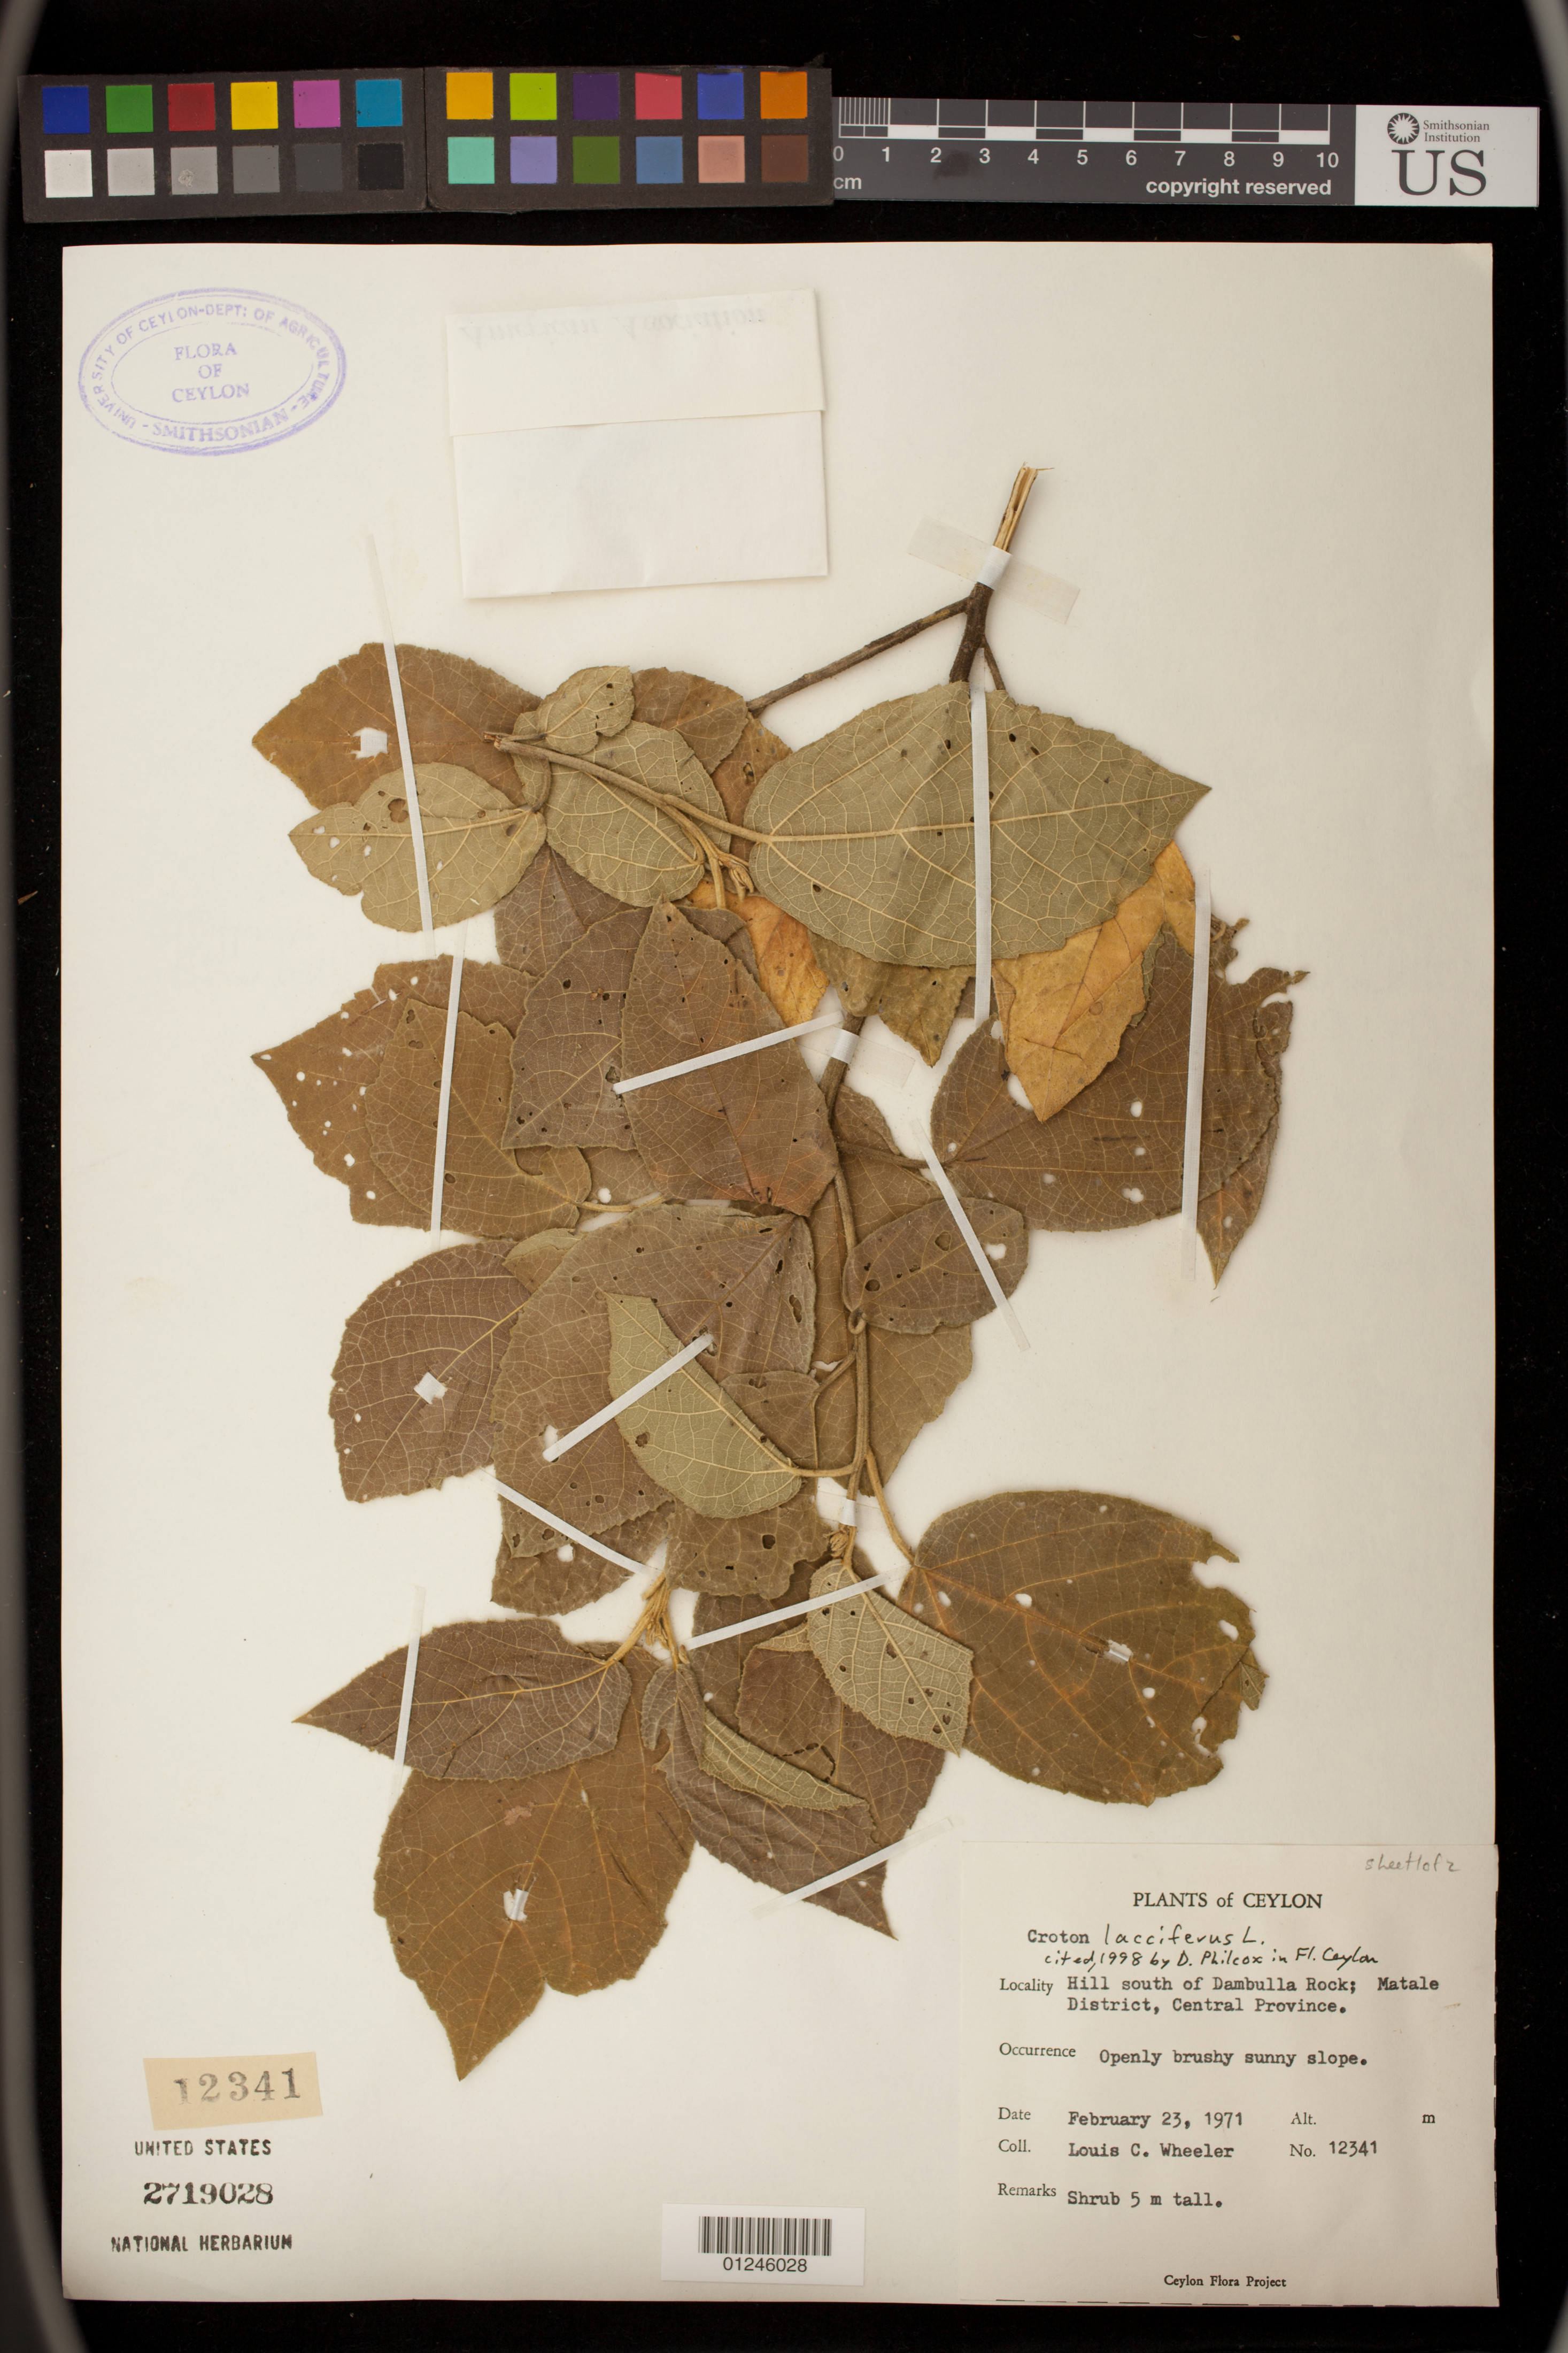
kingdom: Plantae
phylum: Tracheophyta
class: Magnoliopsida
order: Malpighiales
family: Euphorbiaceae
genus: Croton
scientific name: Croton lacciferus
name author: Blanco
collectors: L. C. Wheeler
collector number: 12341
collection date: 1971-02-23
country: Sri Lanka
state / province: Central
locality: Matale District; Hill south of Dambulla Rock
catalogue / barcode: US 2719028